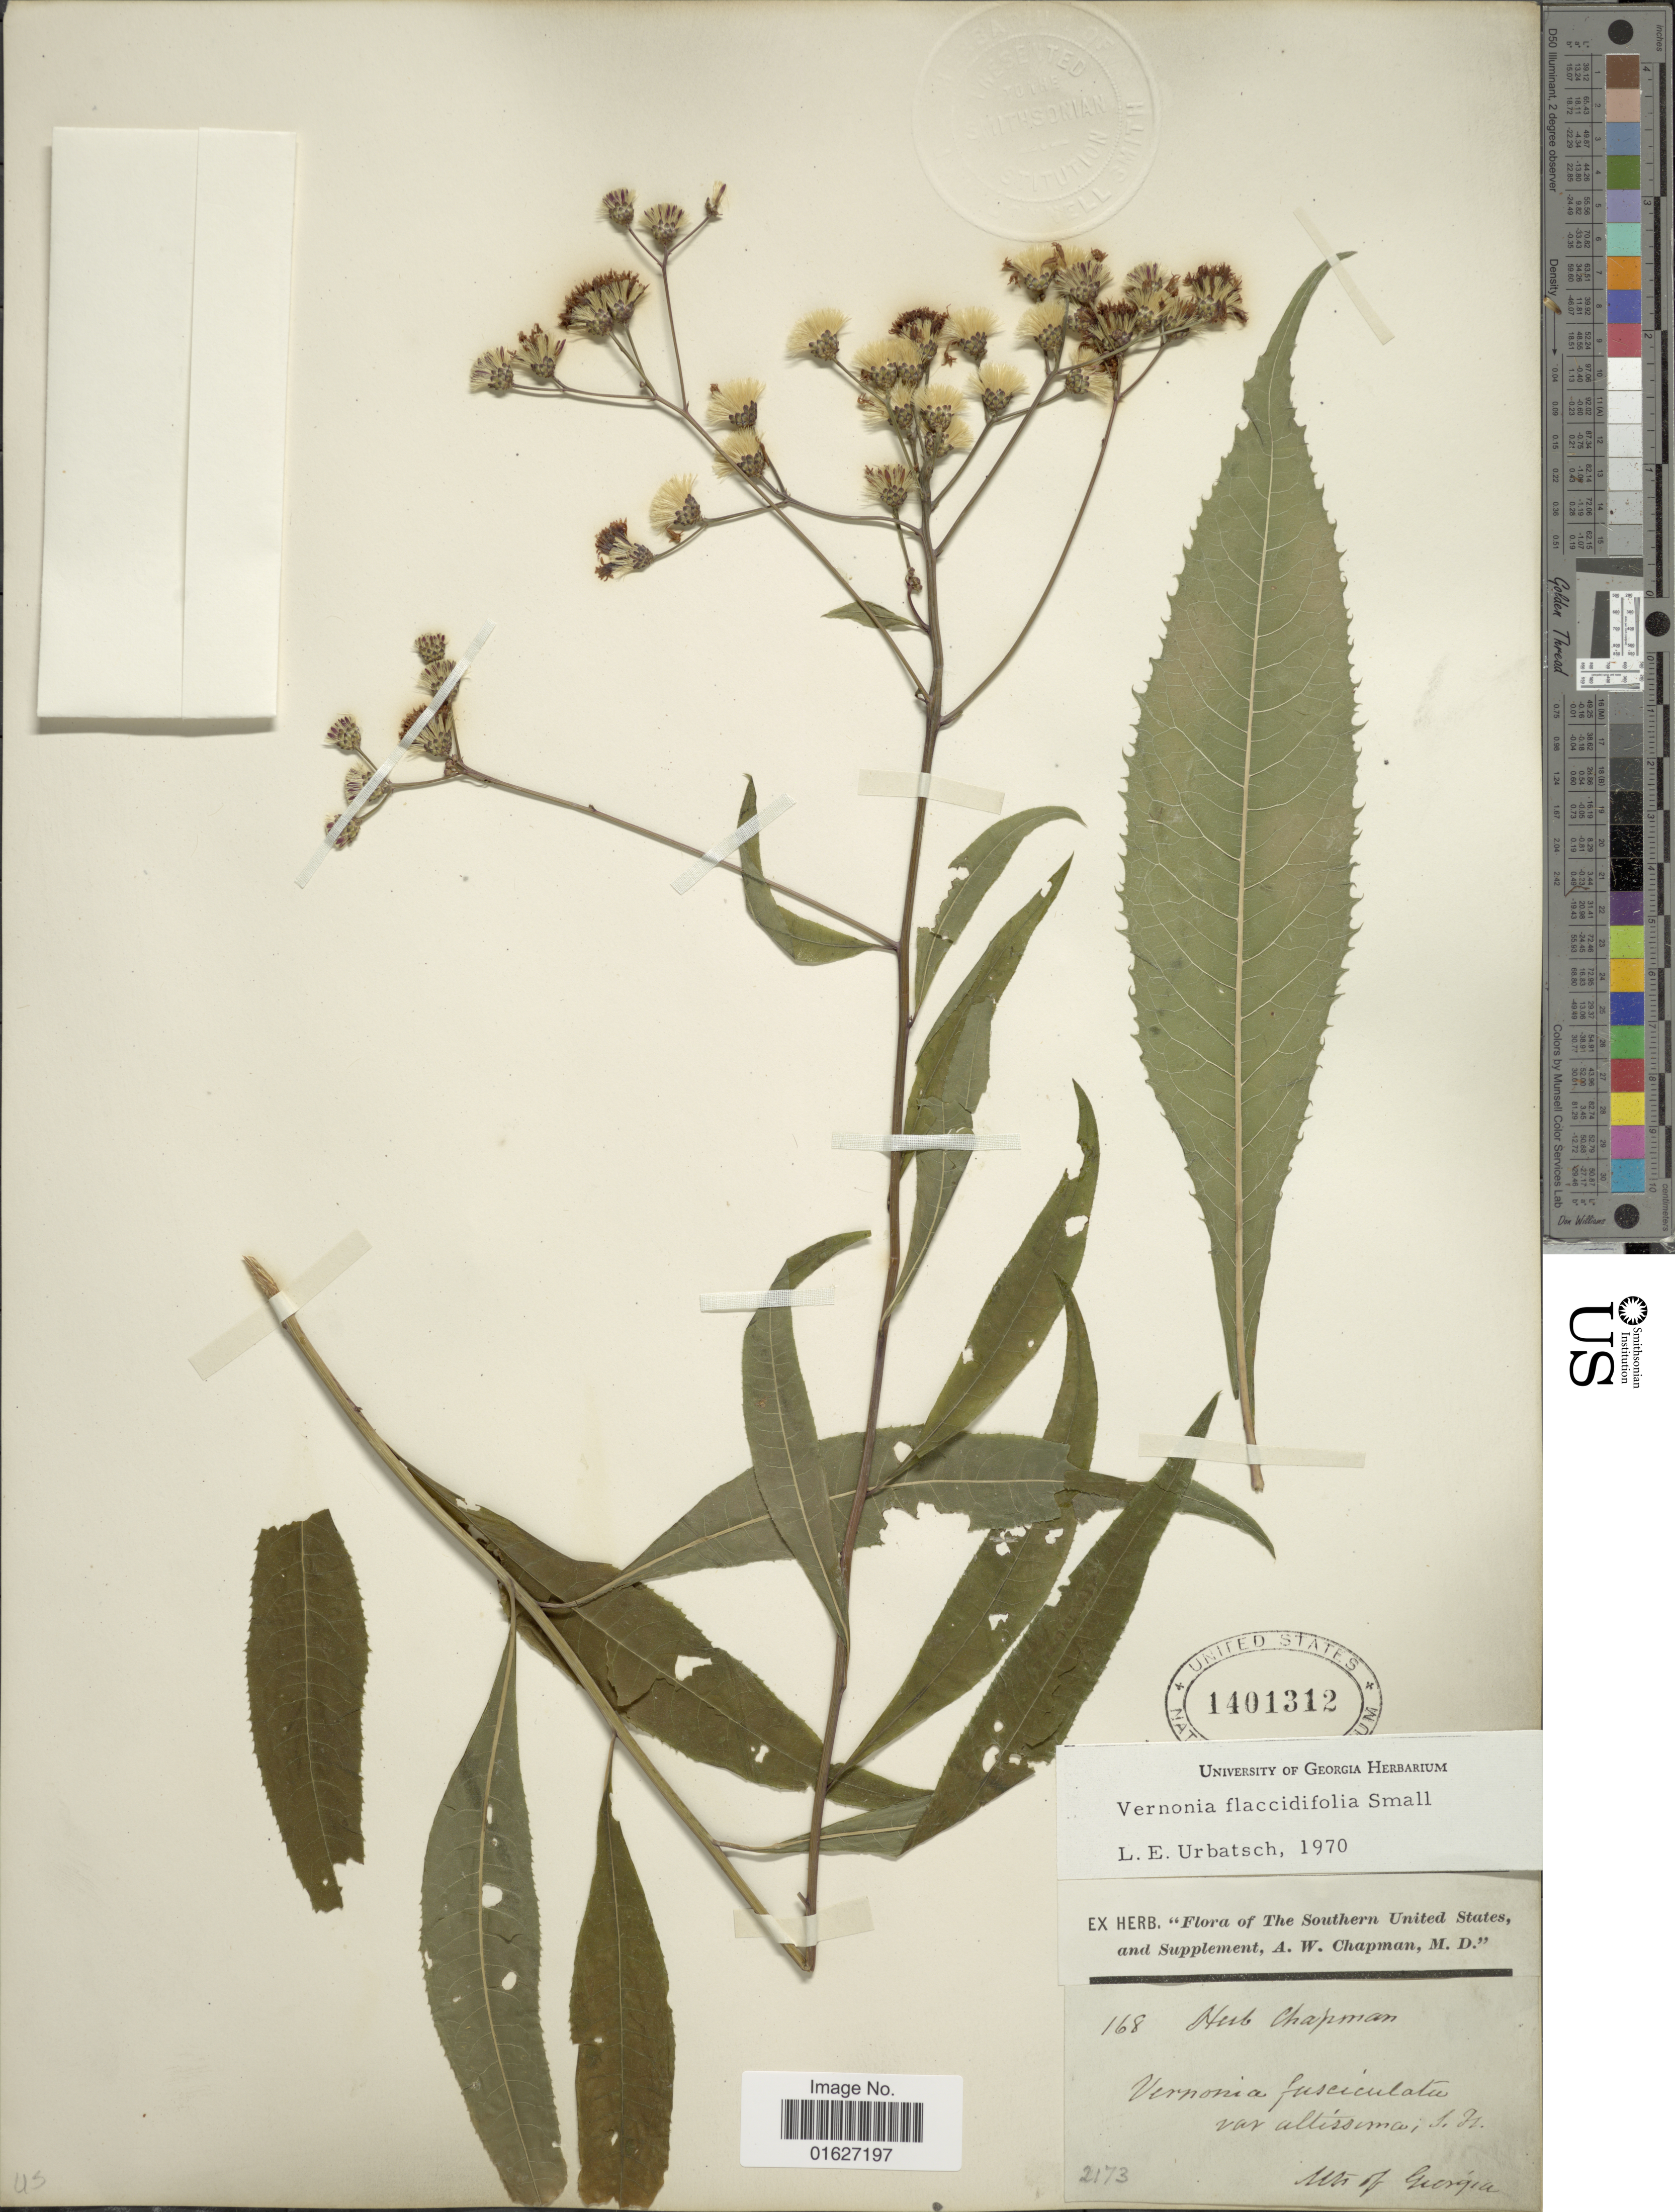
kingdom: Plantae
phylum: Tracheophyta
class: Magnoliopsida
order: Asterales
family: Asteraceae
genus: Vernonia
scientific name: Vernonia flaccidifolia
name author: Small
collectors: ex herb. Chapman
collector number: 168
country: United States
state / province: Georgia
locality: Mts of Georgia.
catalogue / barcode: US 1401312